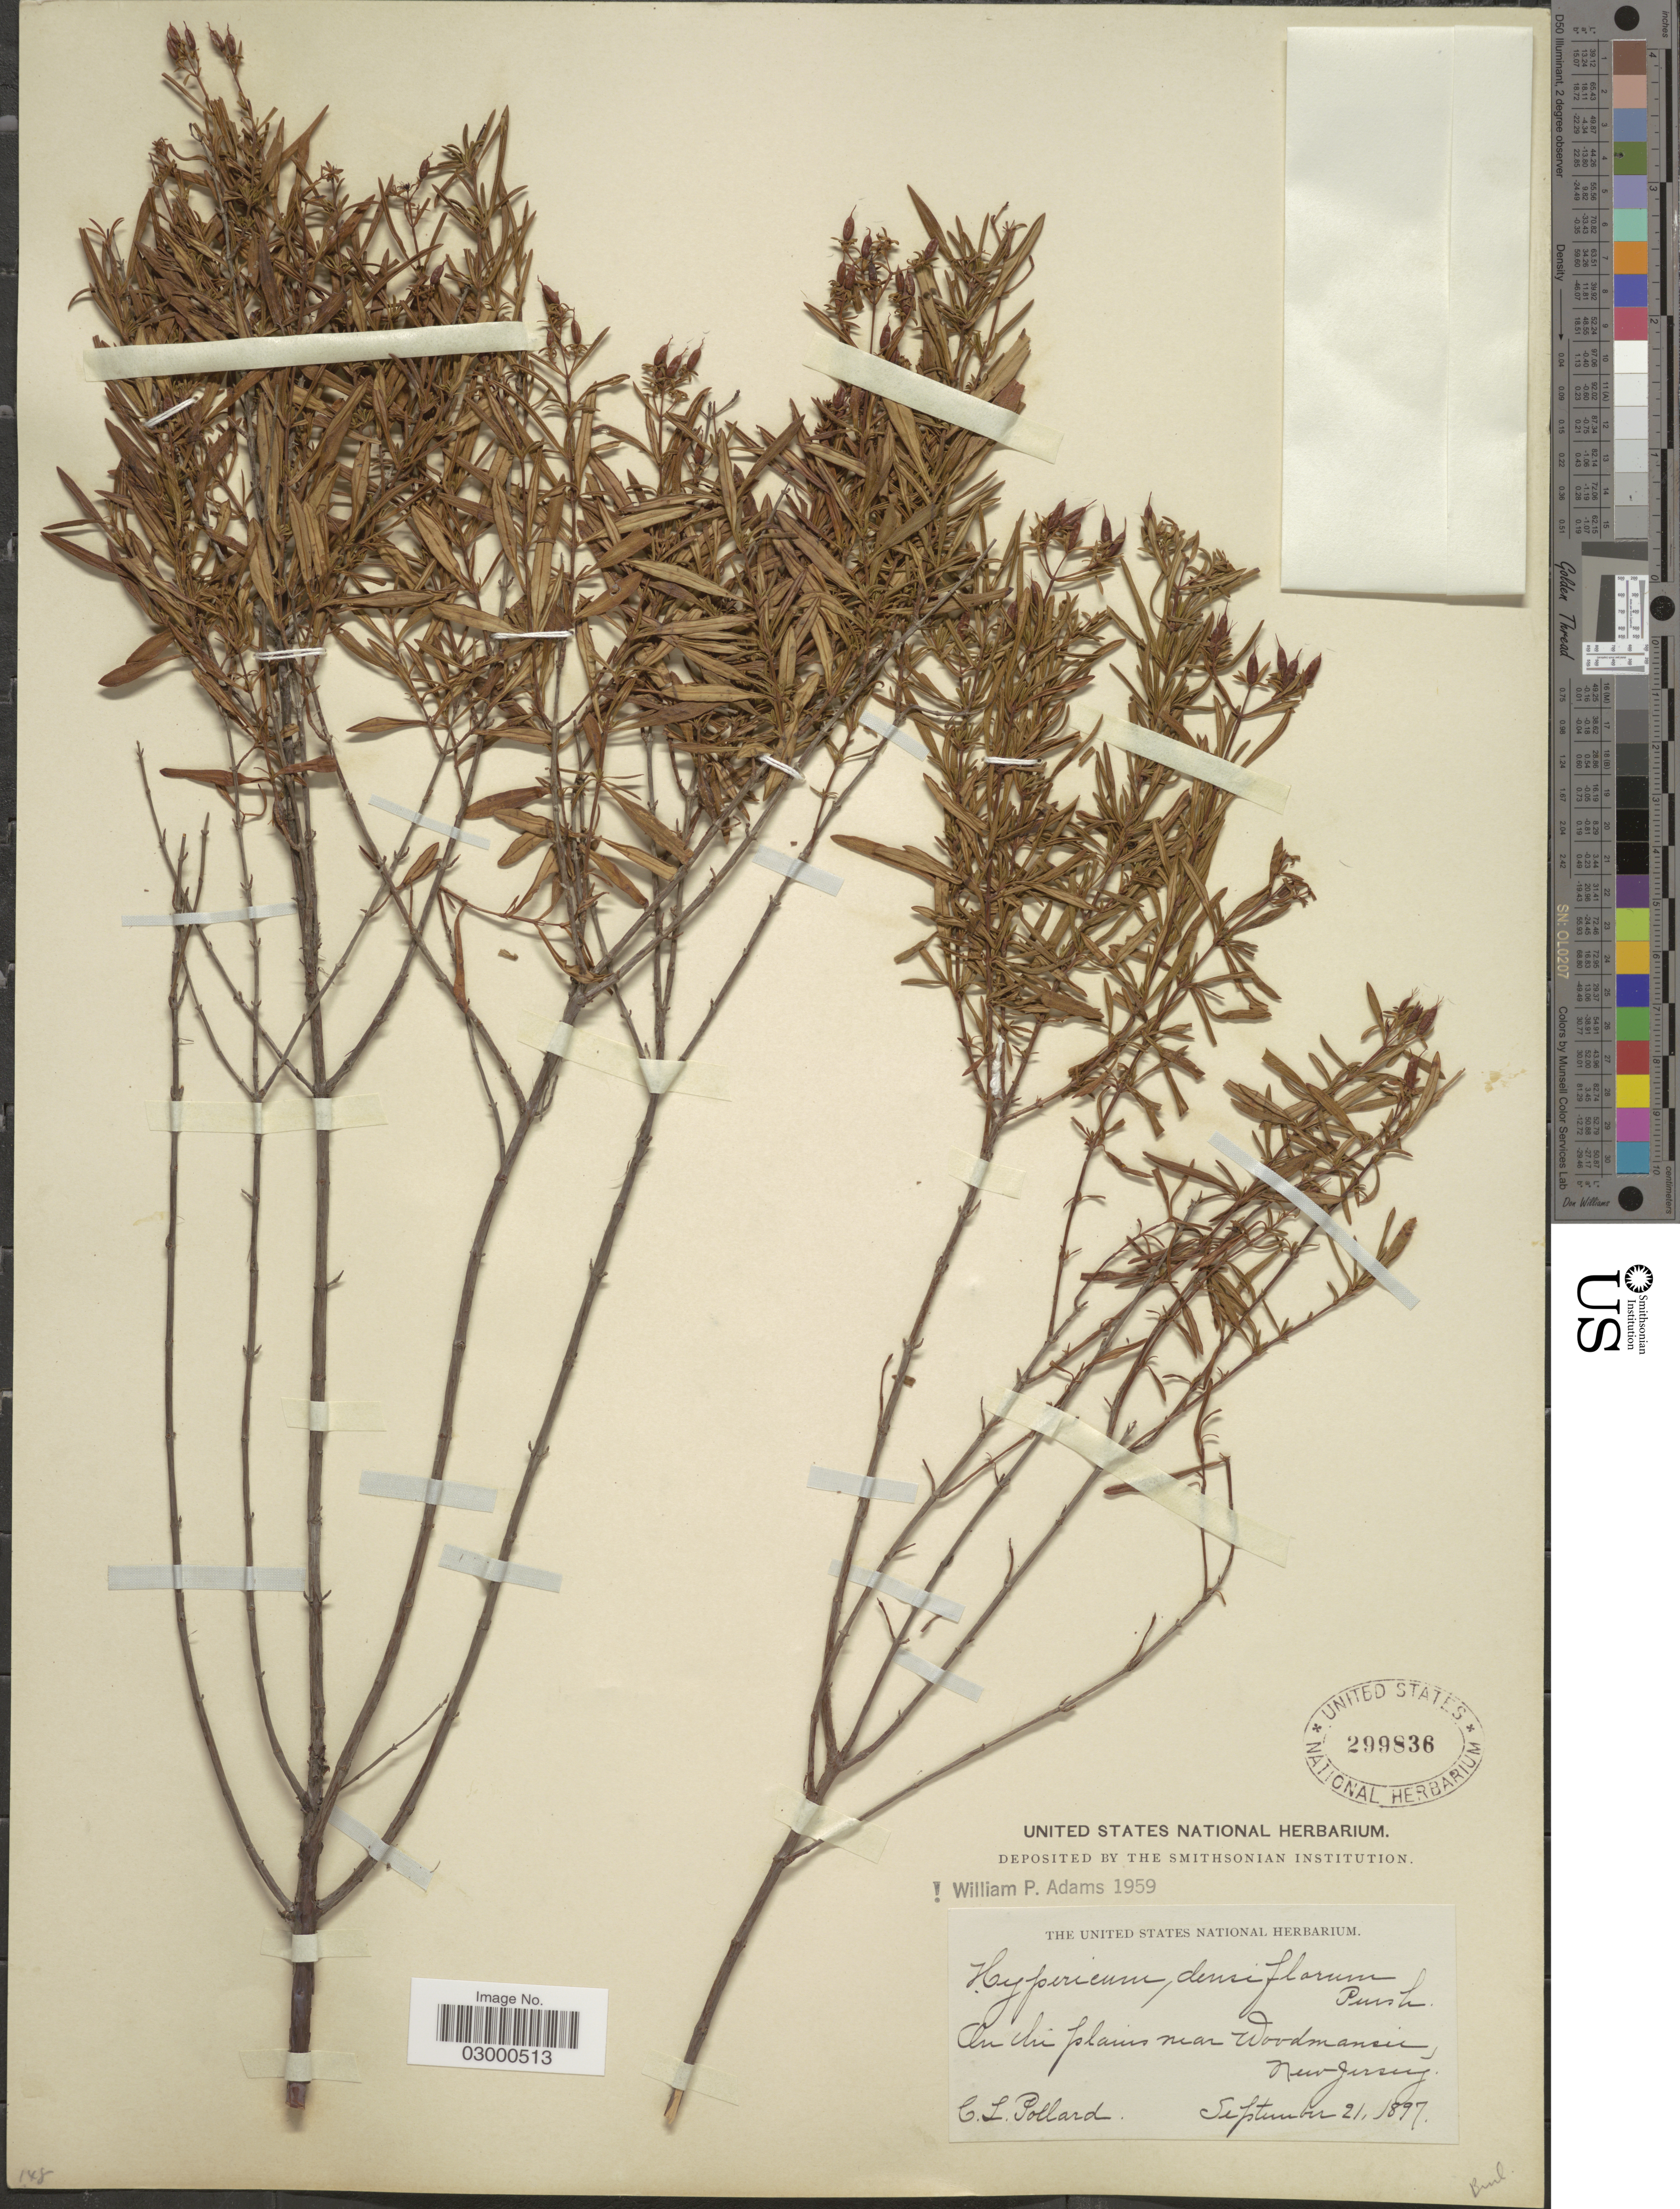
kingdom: Plantae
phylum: Tracheophyta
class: Magnoliopsida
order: Malpighiales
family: Hypericaceae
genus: Hypericum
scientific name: Hypericum densiflorum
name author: Pursh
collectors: C. L. Pollard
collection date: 1897-09-21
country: United States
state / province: New Jersey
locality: On the plains near Woodmansie.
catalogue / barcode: US 299836